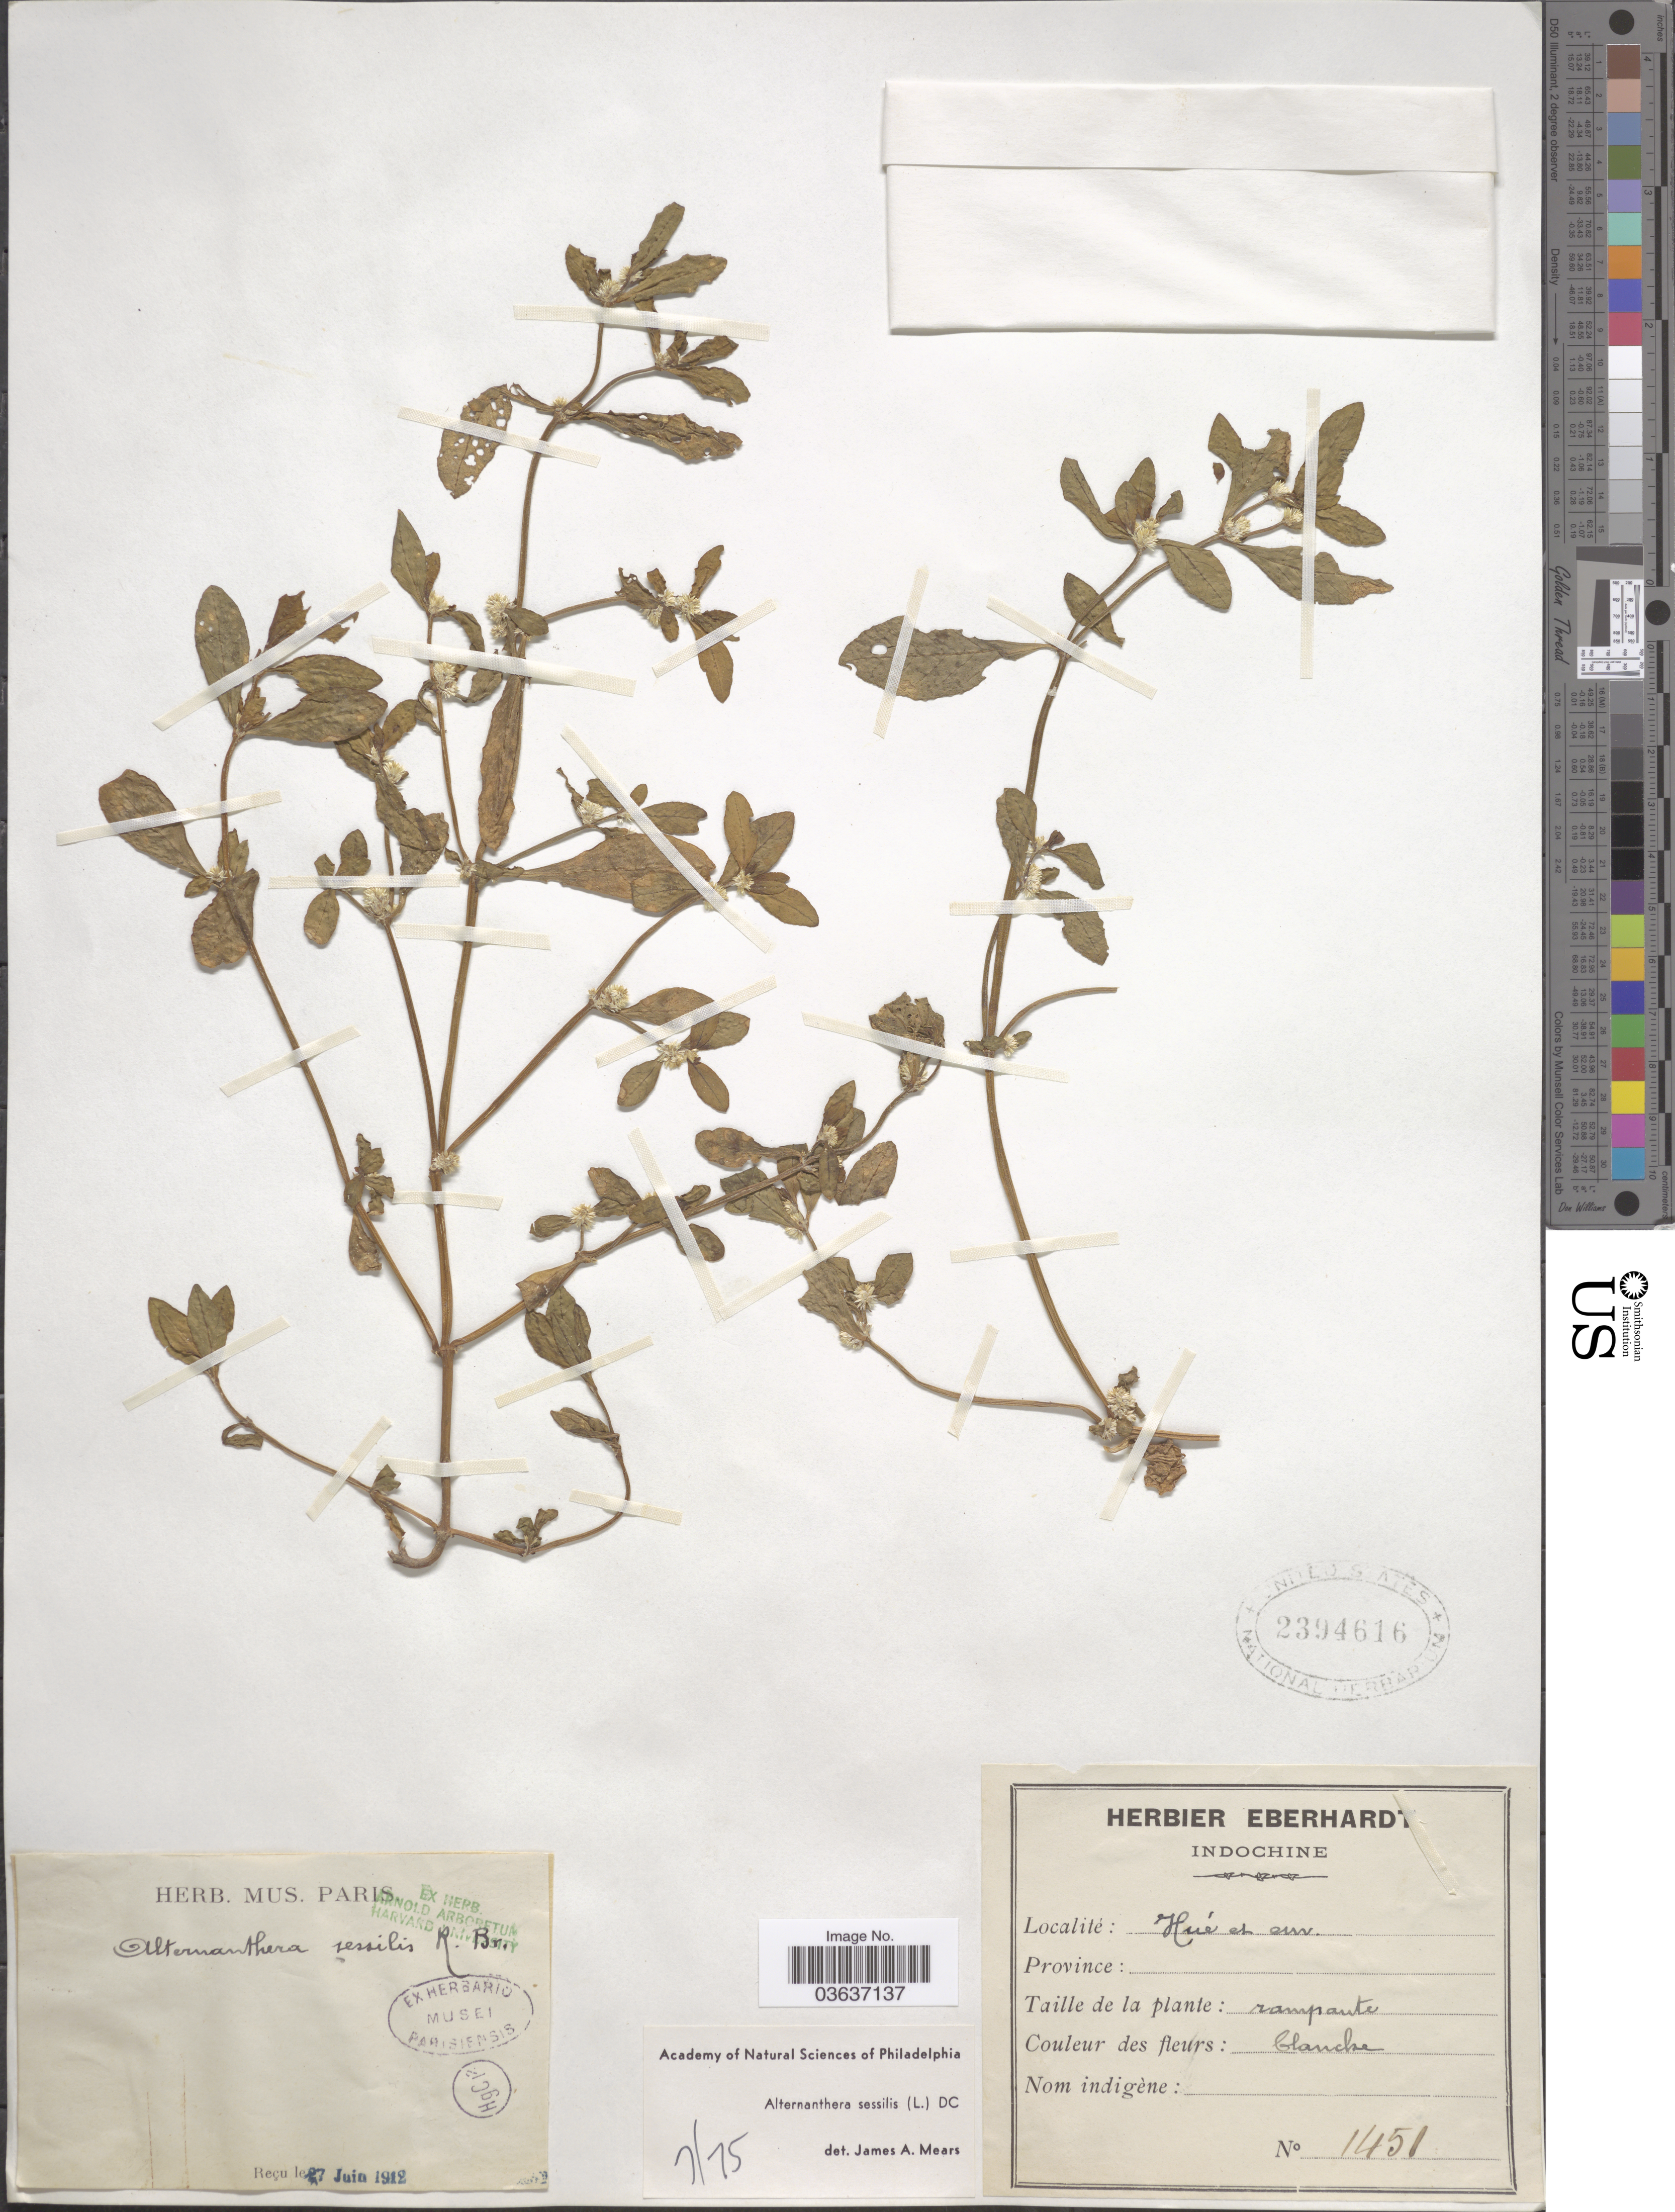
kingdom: Plantae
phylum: Tracheophyta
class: Magnoliopsida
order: Caryophyllales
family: Amaranthaceae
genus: Alternanthera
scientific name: Alternanthera sessilis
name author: (L.) DC.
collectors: ex herb. Eberhardt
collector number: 1451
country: Vietnam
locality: Hué et env.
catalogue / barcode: US 2394616